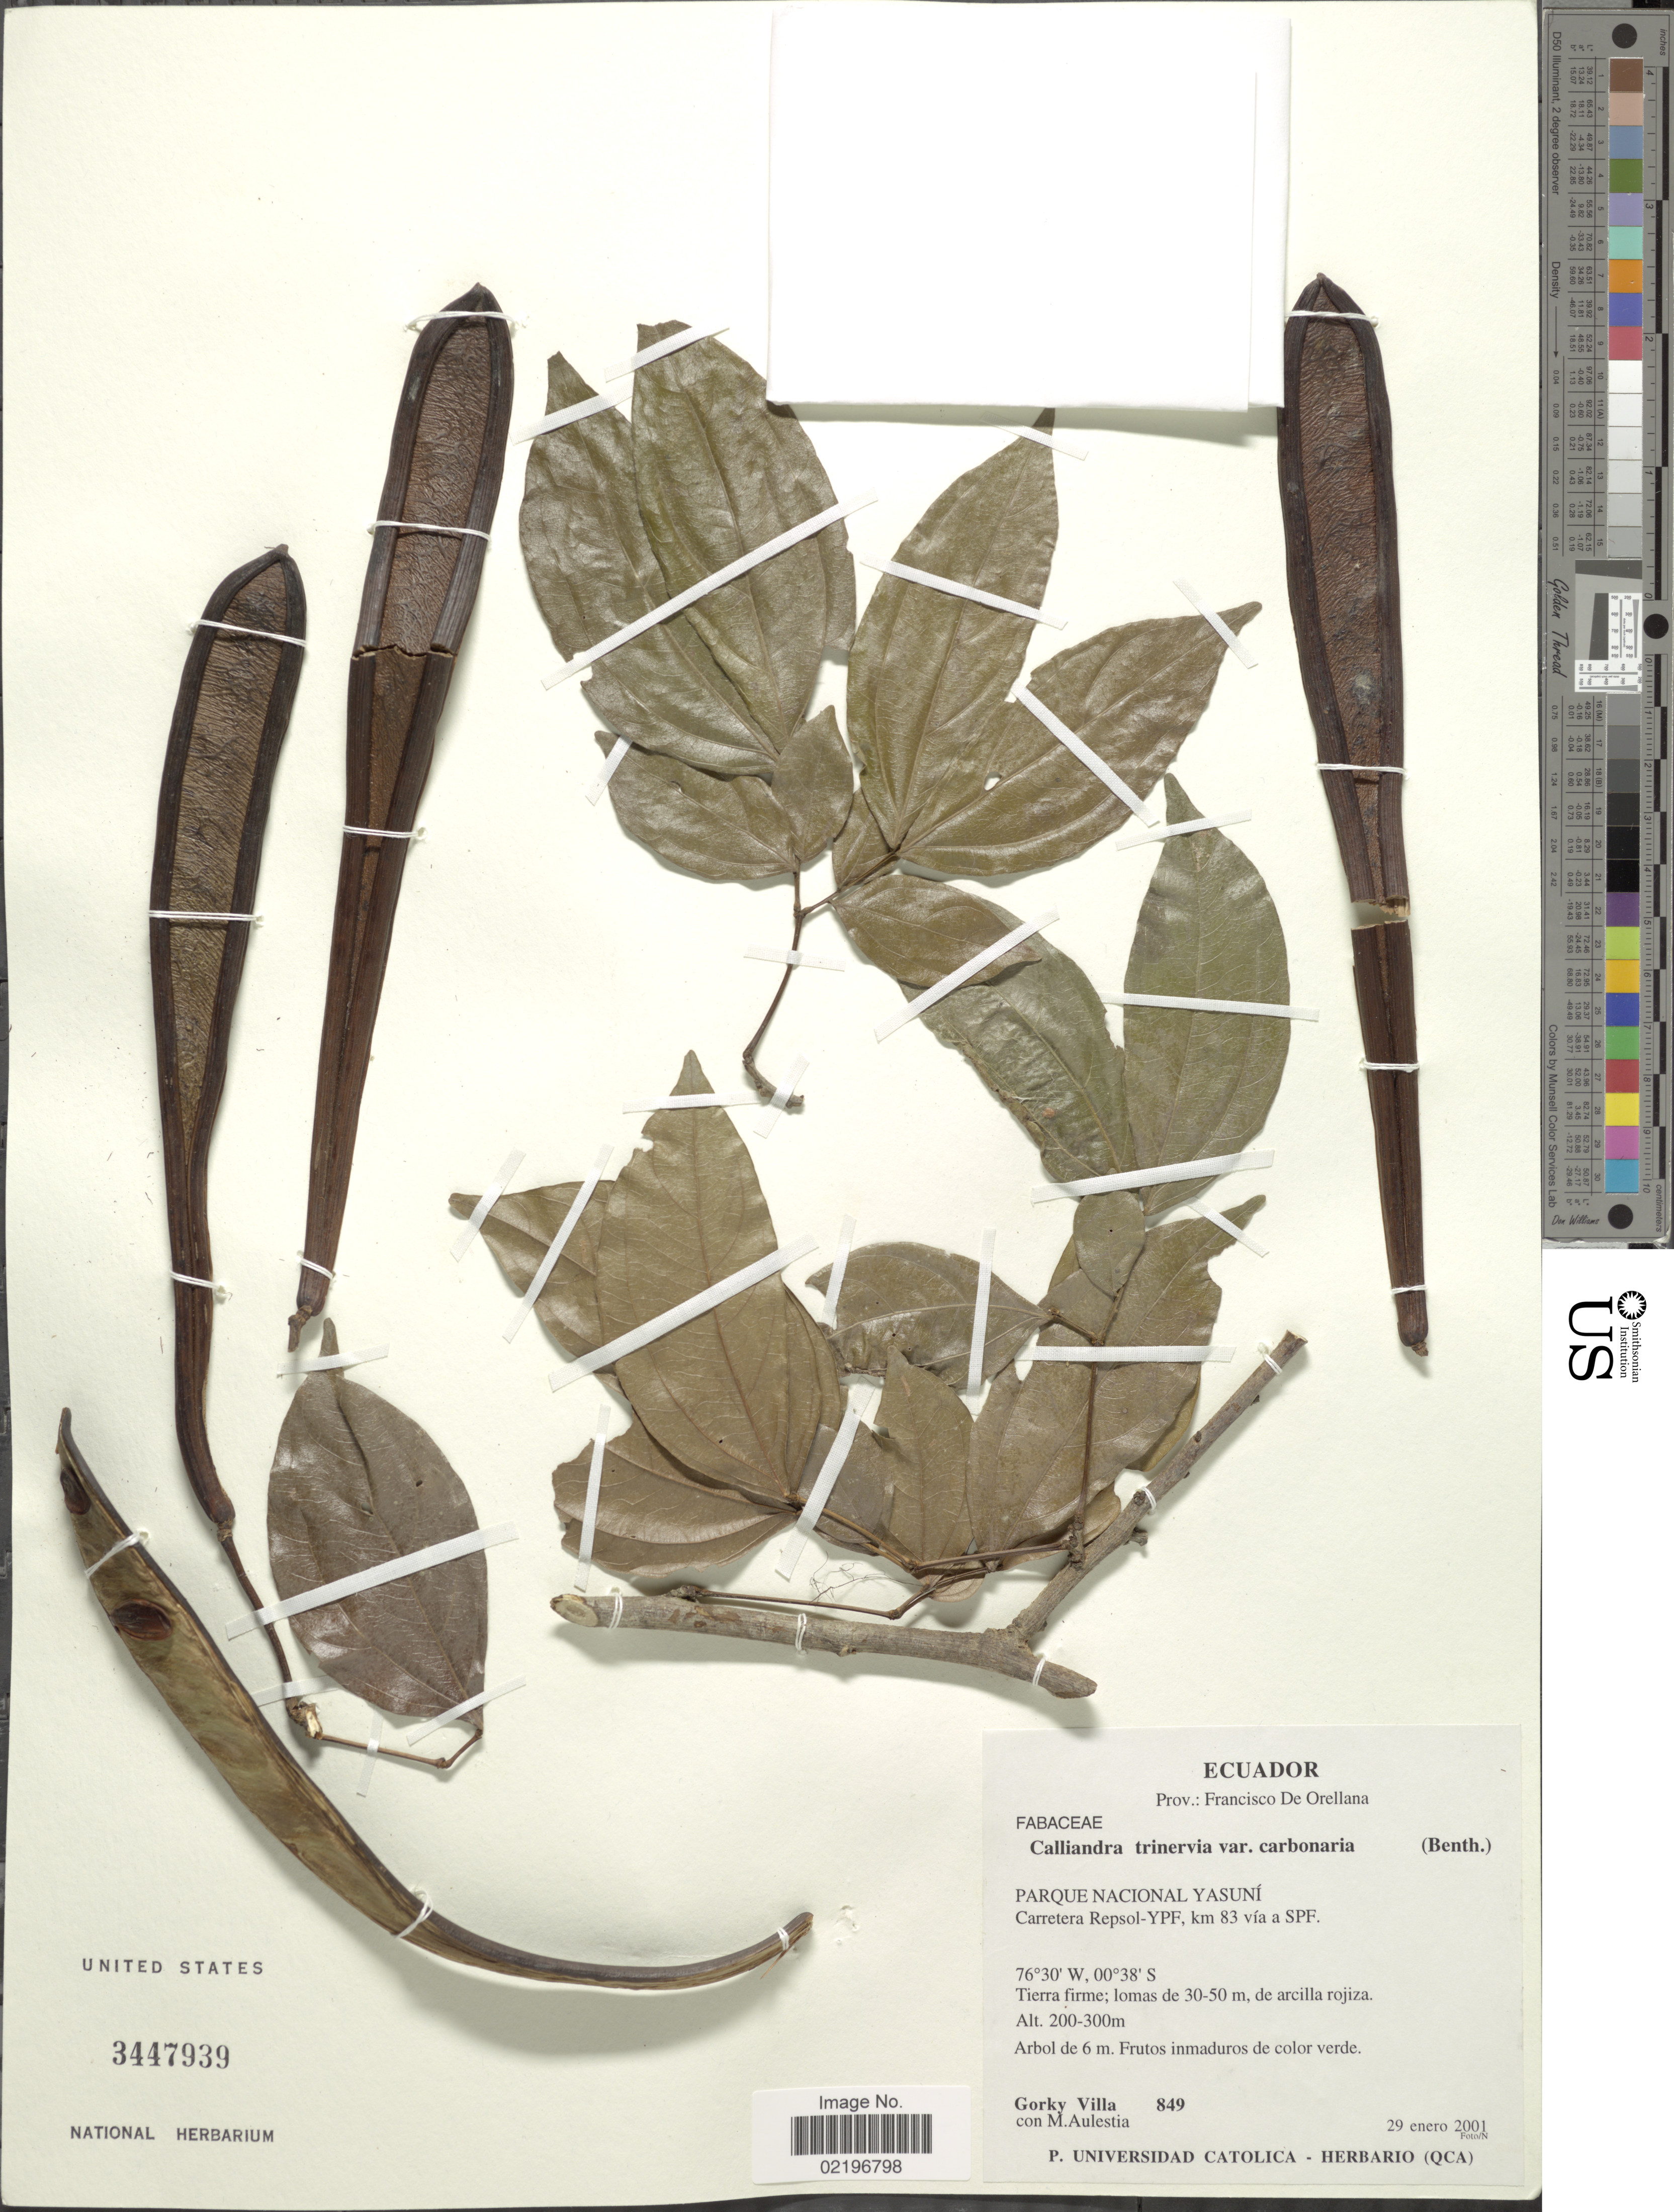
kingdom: Plantae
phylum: Tracheophyta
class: Magnoliopsida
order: Fabales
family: Fabaceae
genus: Calliandra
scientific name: Calliandra trinervia var. carbonaria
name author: (Benth.) Barneby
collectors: G. Villa & M. Aulestia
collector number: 849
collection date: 2001-01-29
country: Ecuador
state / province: Orellana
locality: Francisco De Orellana. Parque Nacional Yasuni. Carretera Repsol - YPF, km 83 via a SPF.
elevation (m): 200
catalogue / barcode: US 3447939